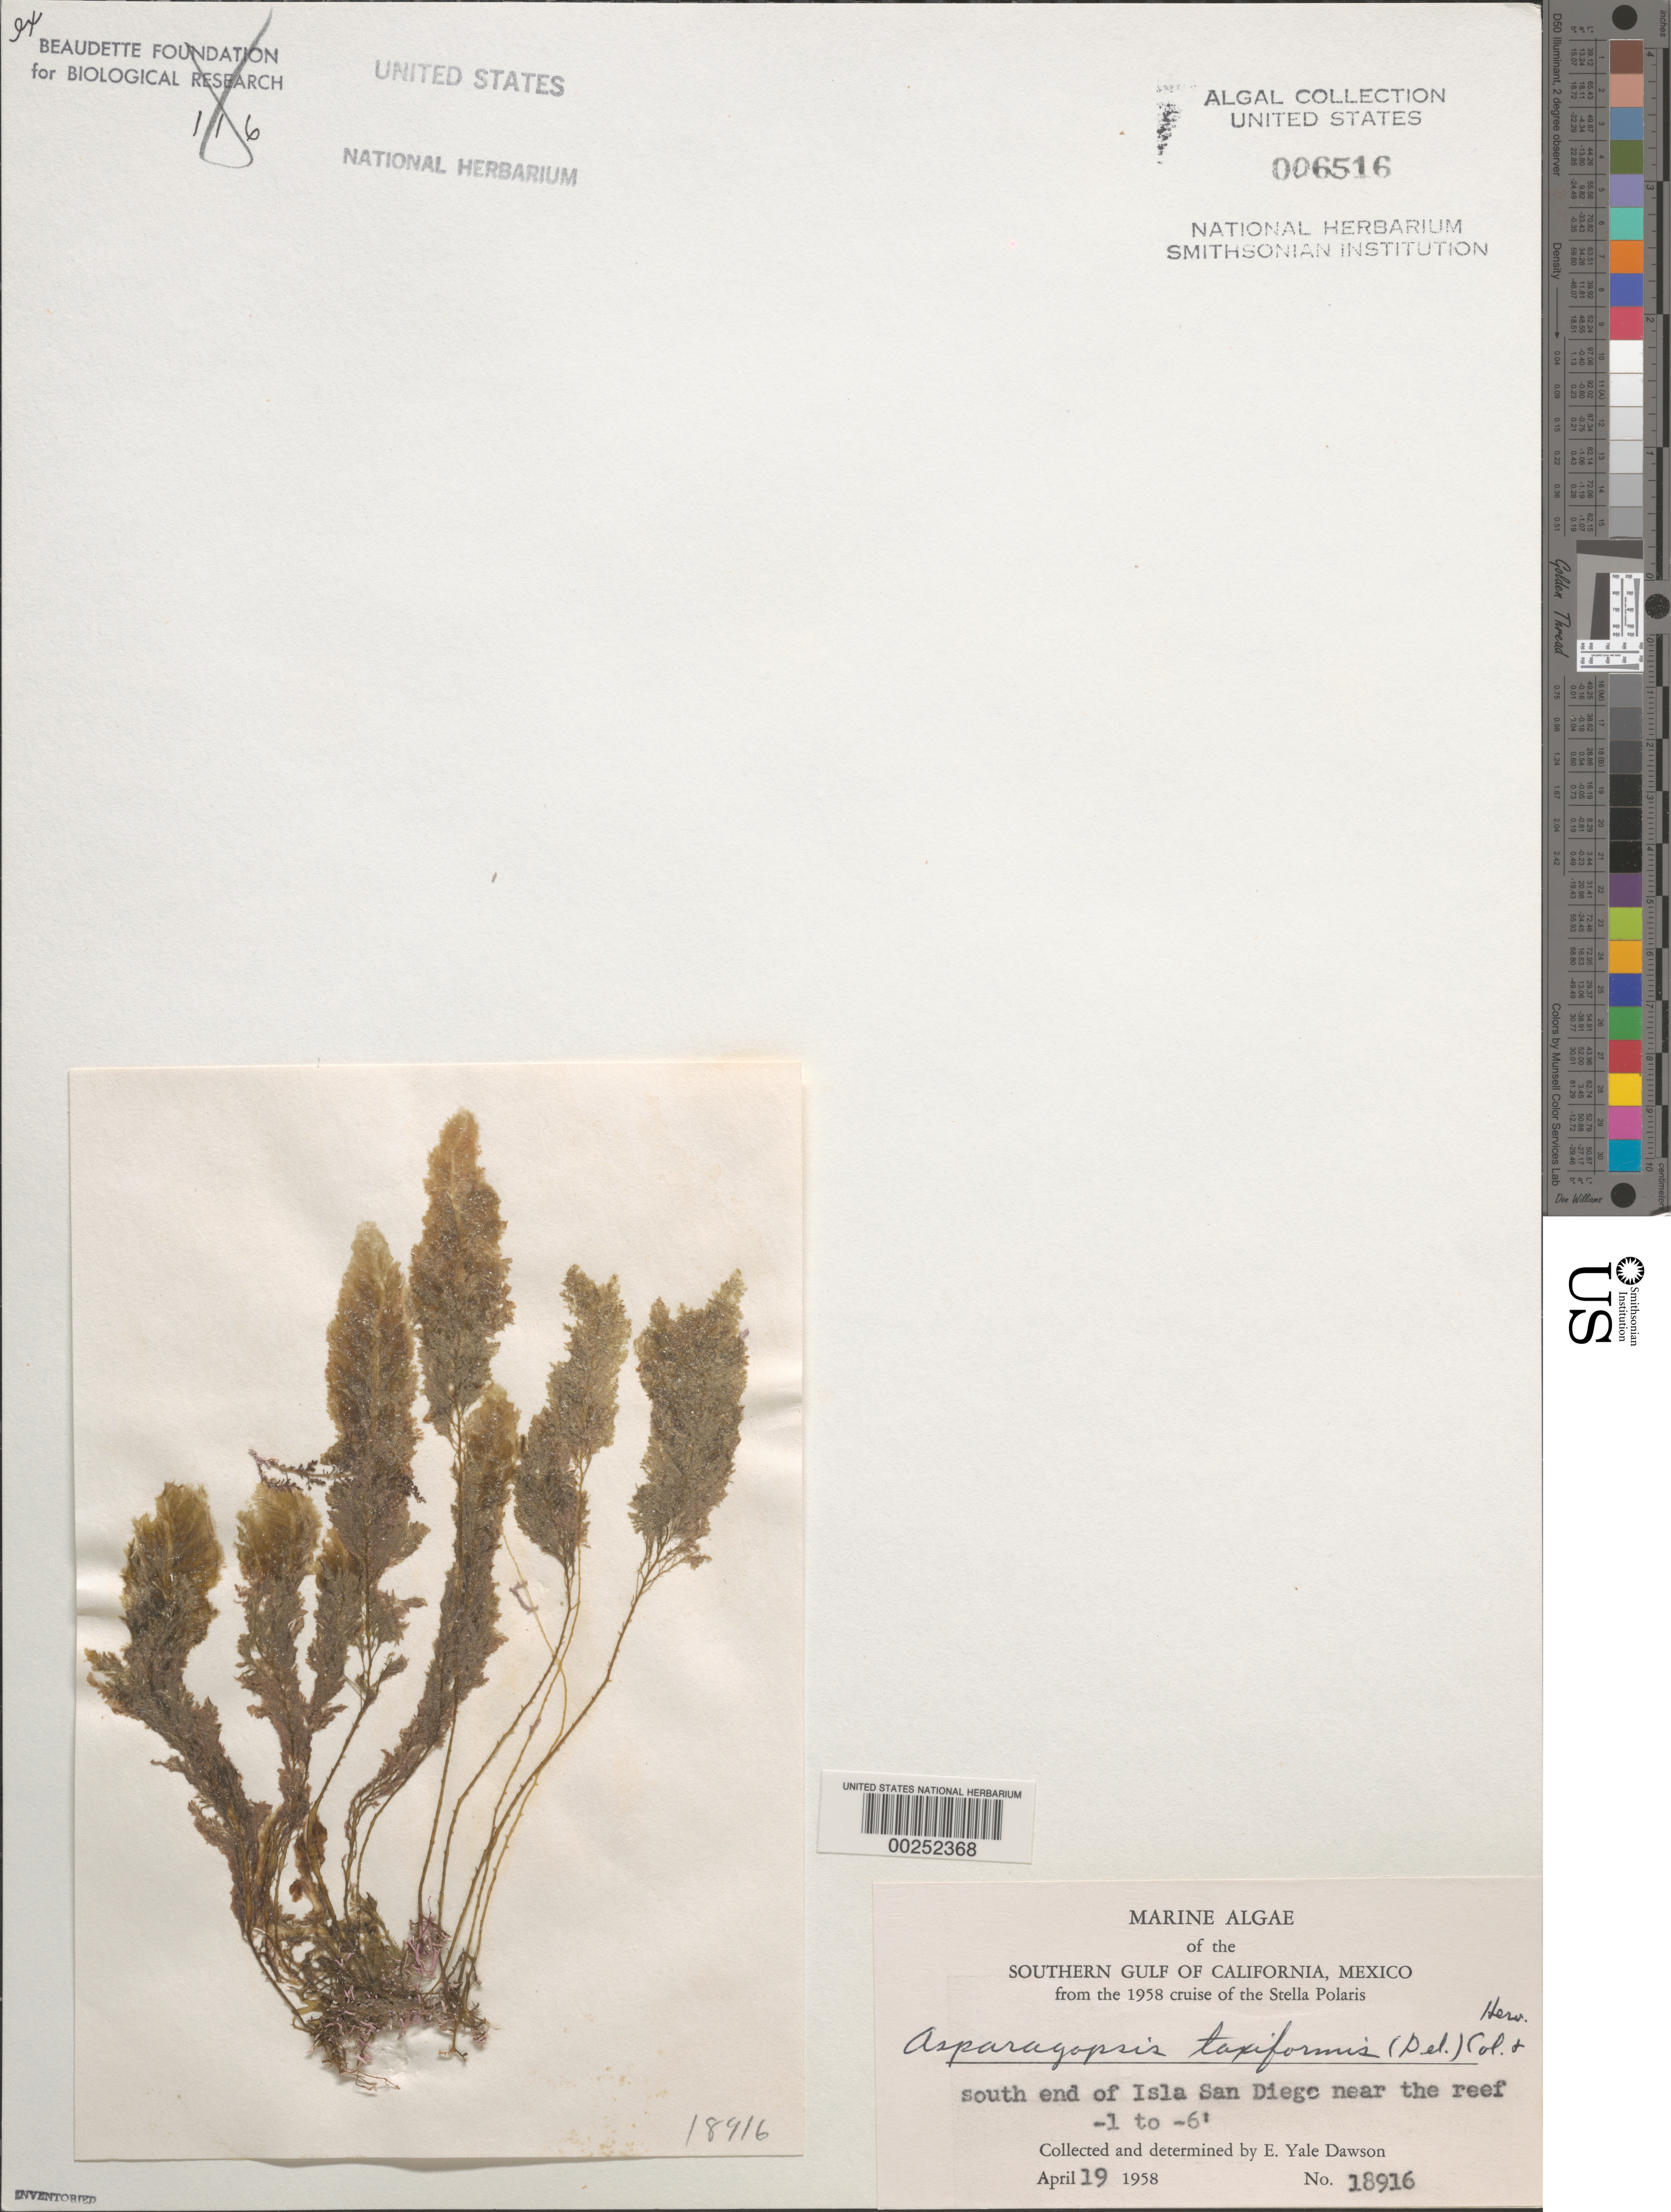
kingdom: Plantae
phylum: Rhodophyta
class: Florideophyceae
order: Bonnemaisoniales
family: Bonnemaisoniaceae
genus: Asparagopsis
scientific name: Asparagopsis taxiformis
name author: (Delile) Trevis.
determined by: Dawson, E. Y.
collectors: E. Y. Dawson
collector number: EYD 18916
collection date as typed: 19 Apr 1958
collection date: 1958-04-19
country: Mexico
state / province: Baja California Sur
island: Isla San Diego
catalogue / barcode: US 6516